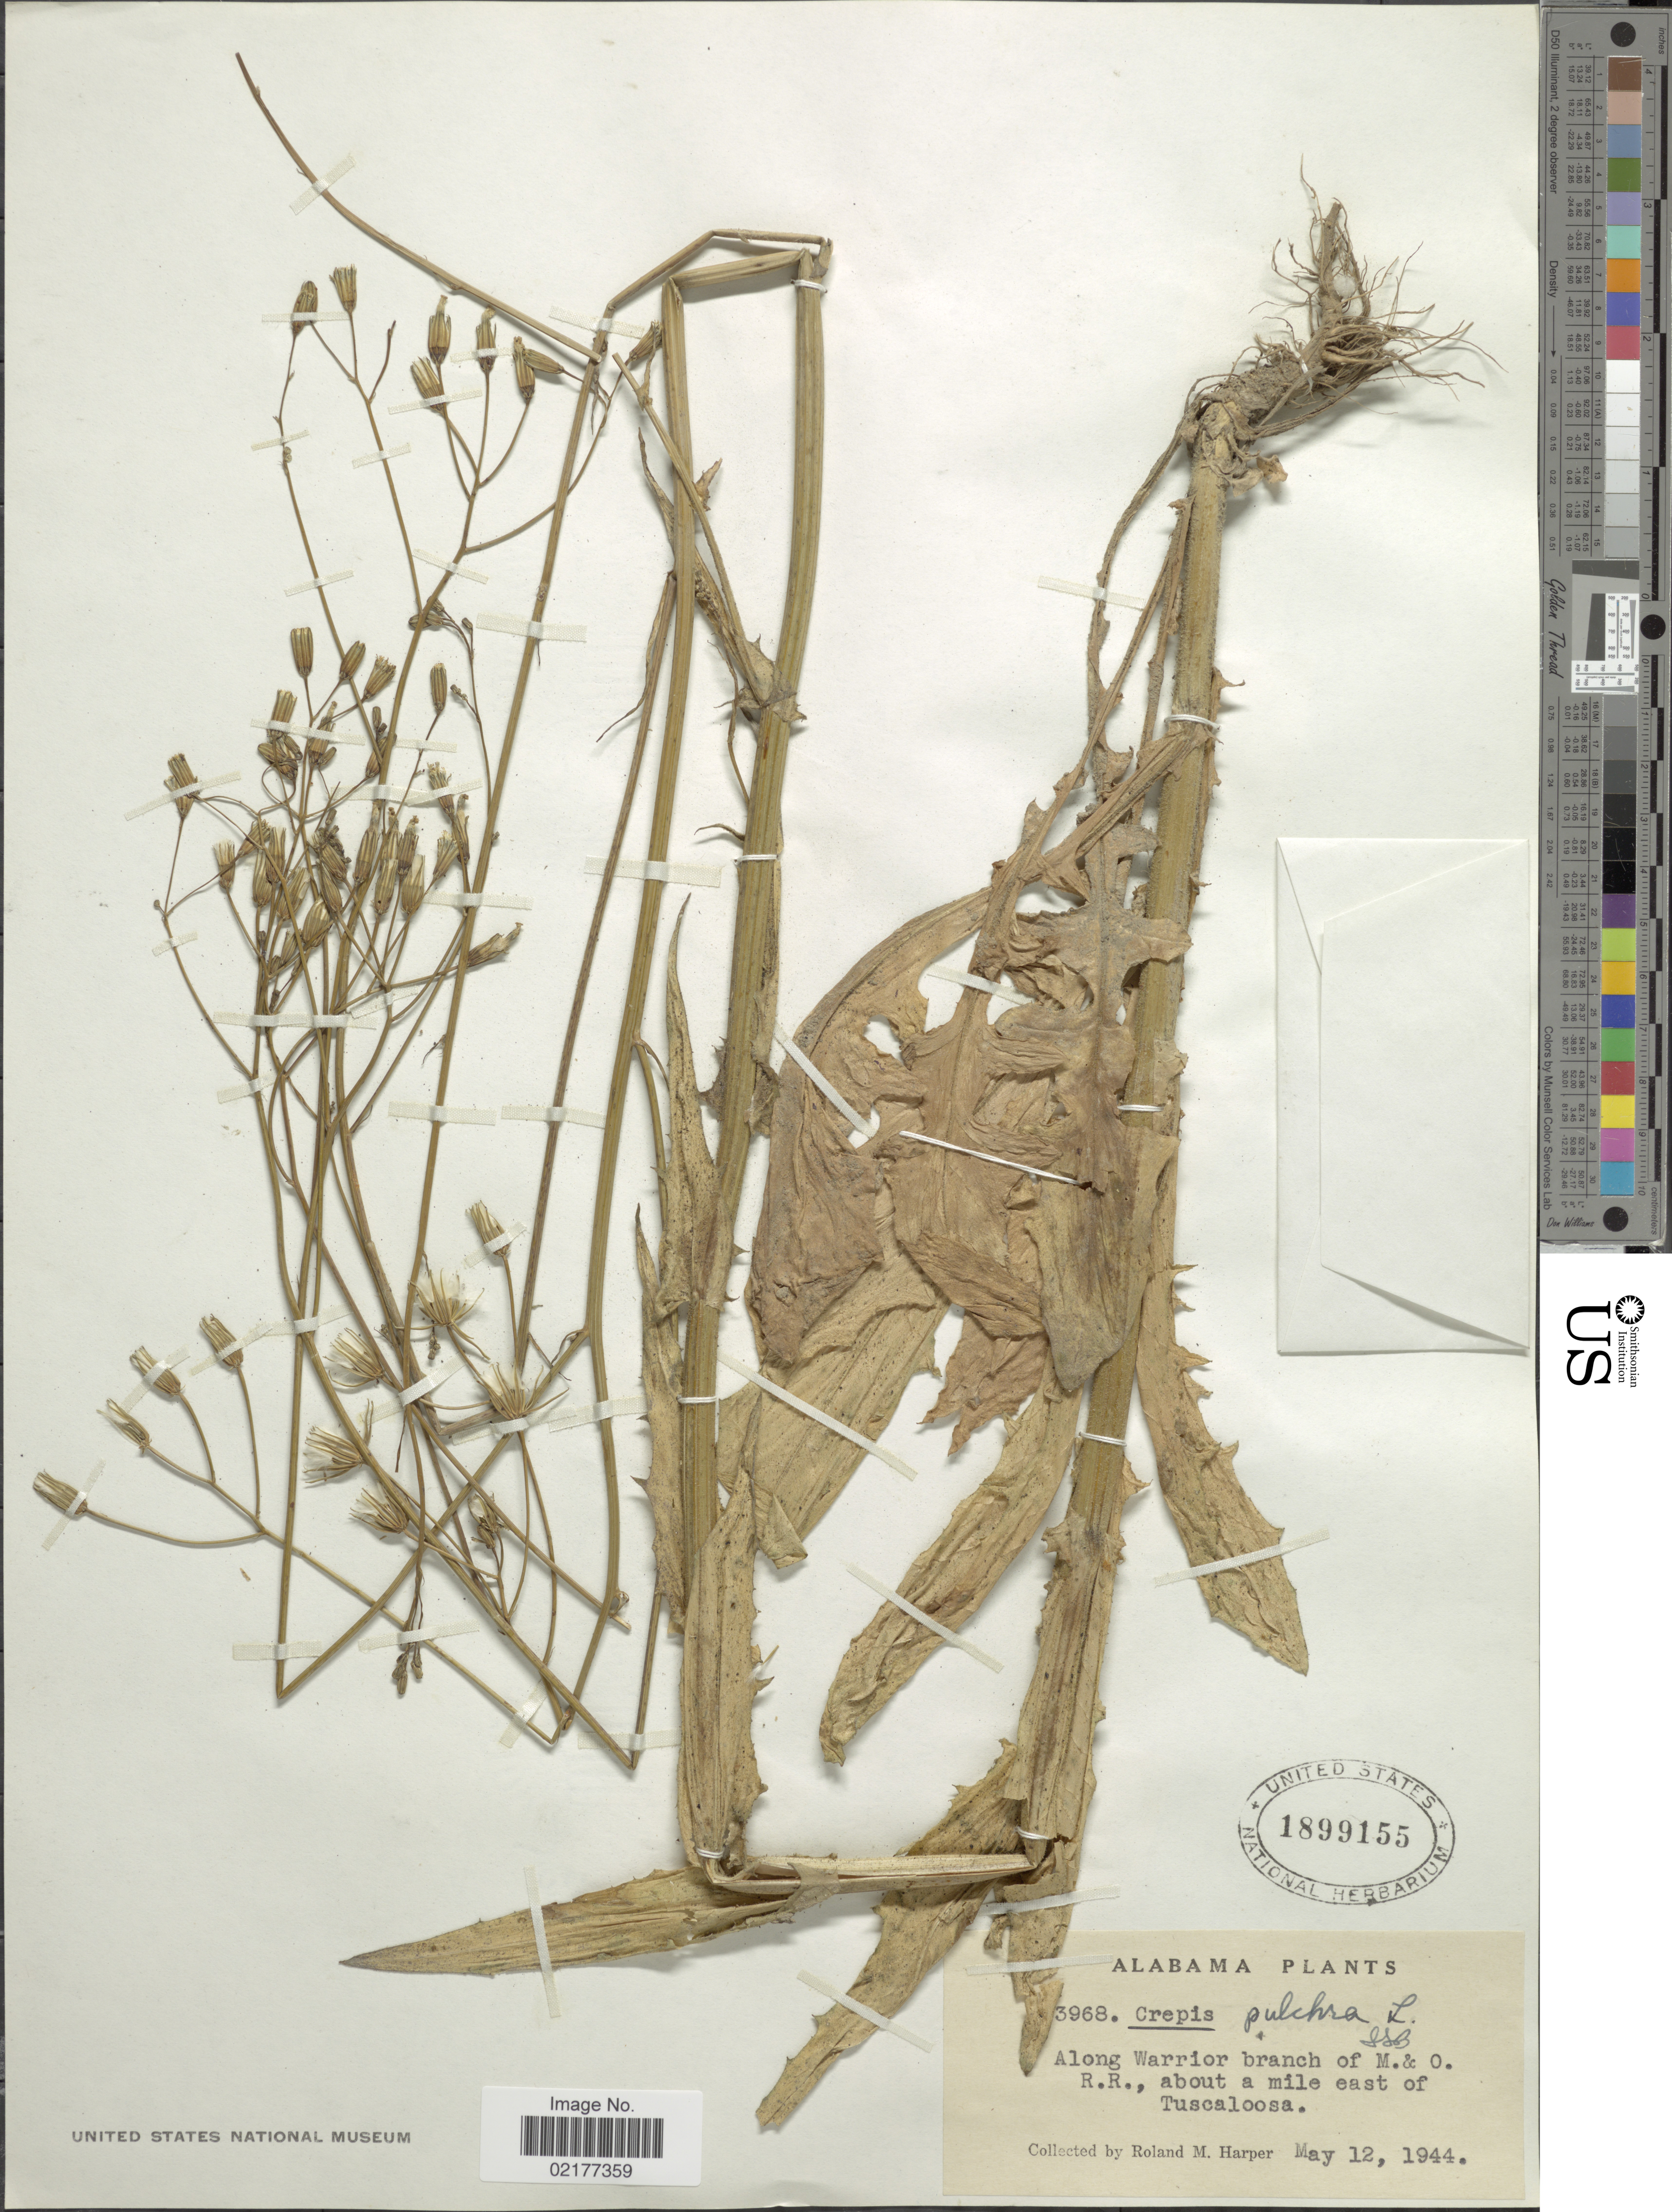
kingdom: Plantae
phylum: Tracheophyta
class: Magnoliopsida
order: Asterales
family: Asteraceae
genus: Crepis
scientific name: Crepis pulchra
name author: L.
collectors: R. M. Harper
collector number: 3968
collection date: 1944-05-12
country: United States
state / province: Alabama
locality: Along Warrior branch of M. & O. R.R., about a mile east of Tuscaloosa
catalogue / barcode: US 1899155